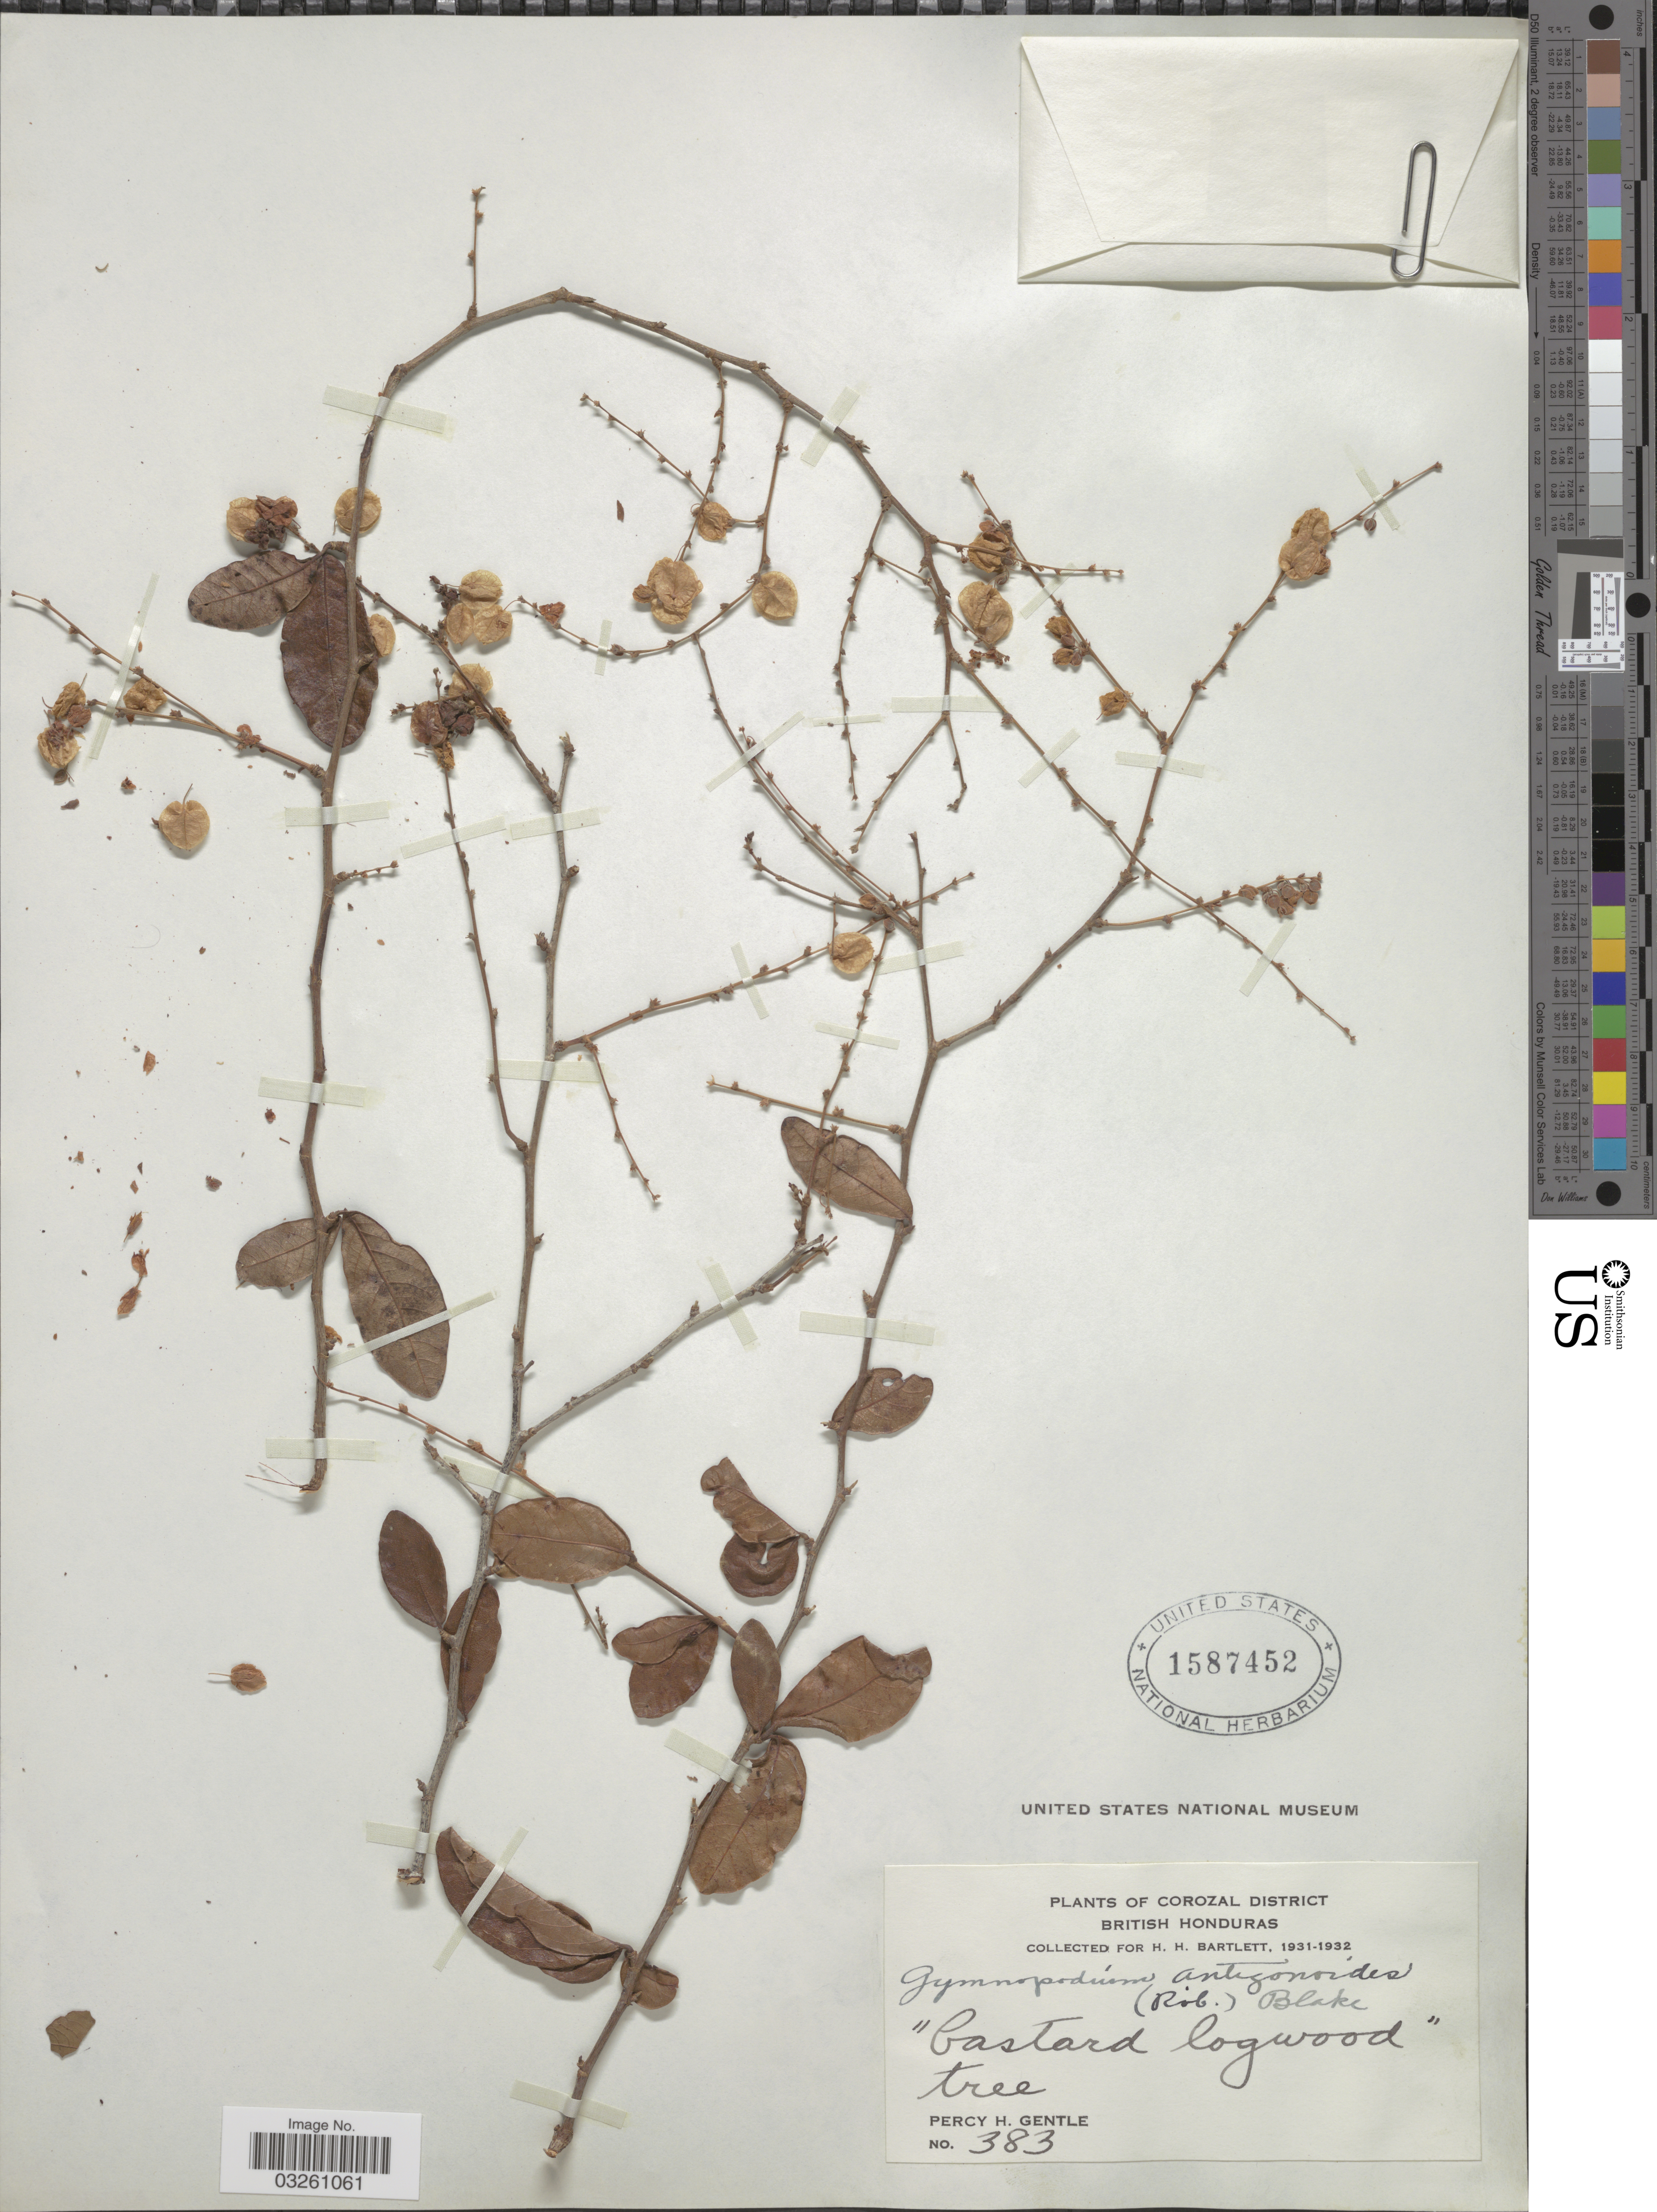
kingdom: Plantae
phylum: Tracheophyta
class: Magnoliopsida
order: Caryophyllales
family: Polygonaceae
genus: Gymnopodium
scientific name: Gymnopodium antigonoides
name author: (B.L. Rob.) S.F. Blake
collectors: P. H. Gentle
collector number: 383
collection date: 1931/1932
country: Belize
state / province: Corozal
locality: Corozal District. Britisch Honduras.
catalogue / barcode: US 1587452